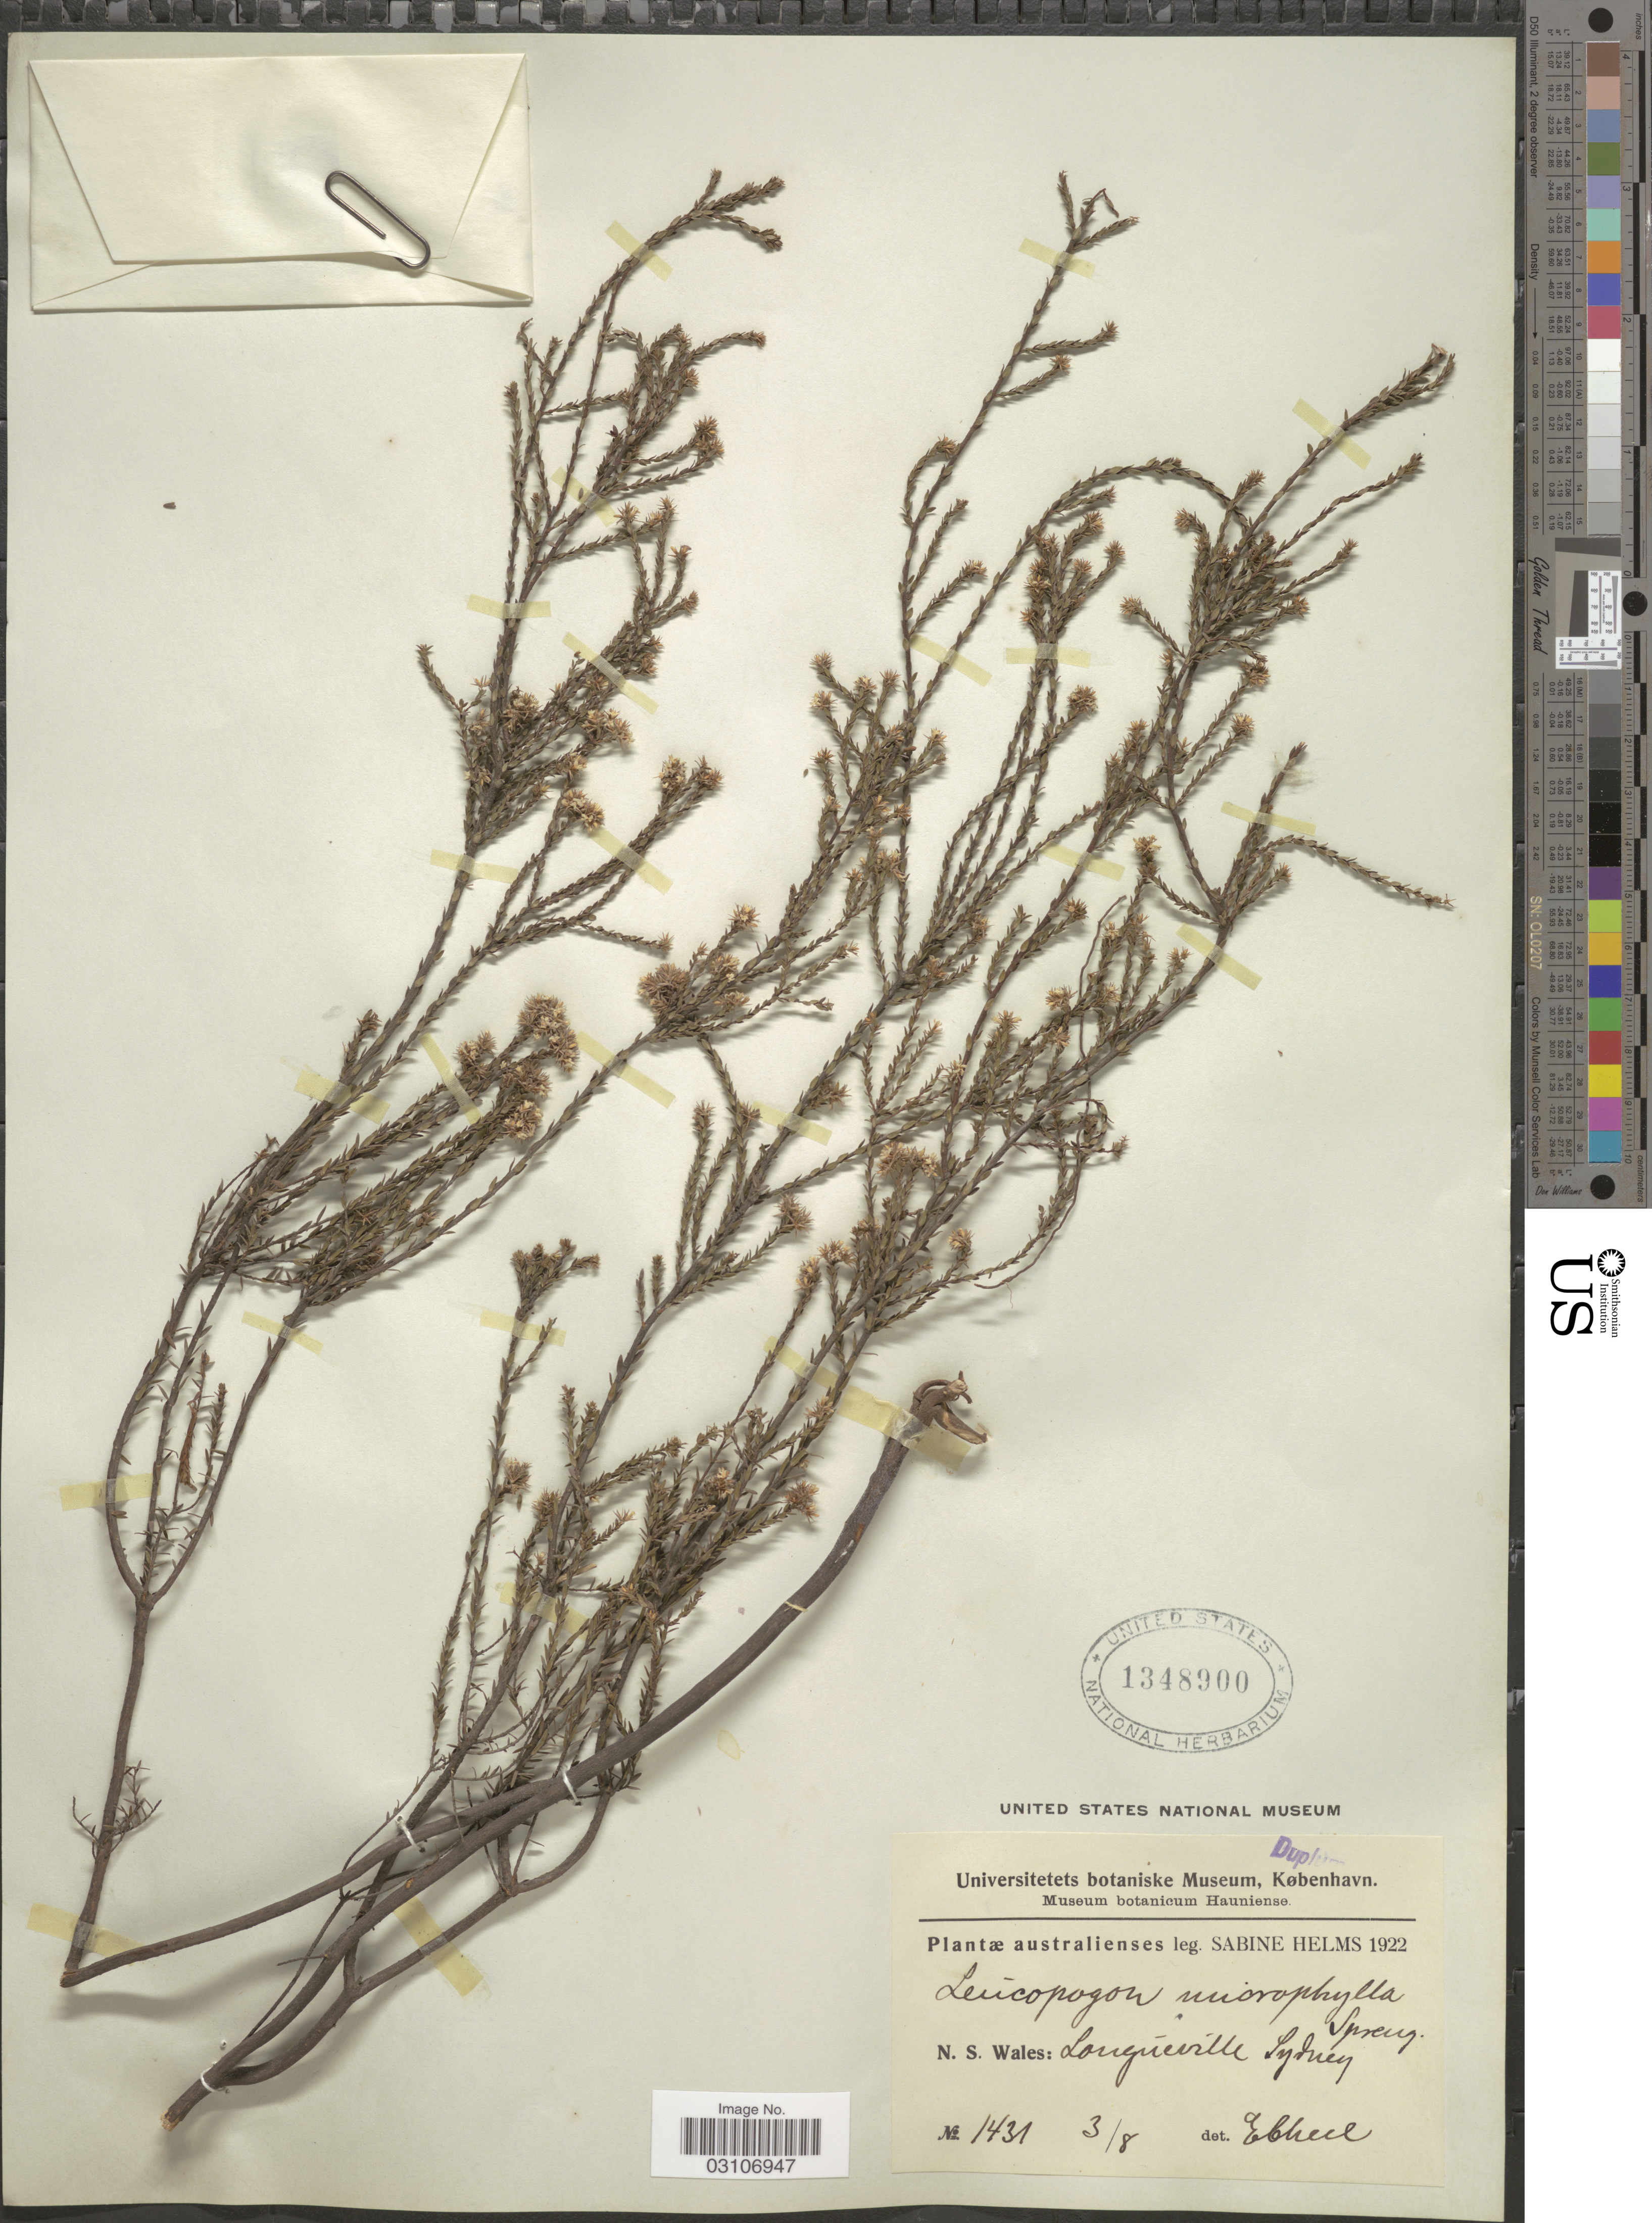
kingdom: Plantae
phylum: Tracheophyta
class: Magnoliopsida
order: Ericales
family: Ericaceae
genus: Leucopogon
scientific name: Leucopogon microphyllus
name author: R. Br.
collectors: S. Helms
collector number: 1431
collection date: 1922-08-03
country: Australia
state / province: New South Wales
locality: Longueville, Sydney.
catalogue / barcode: US 1348900